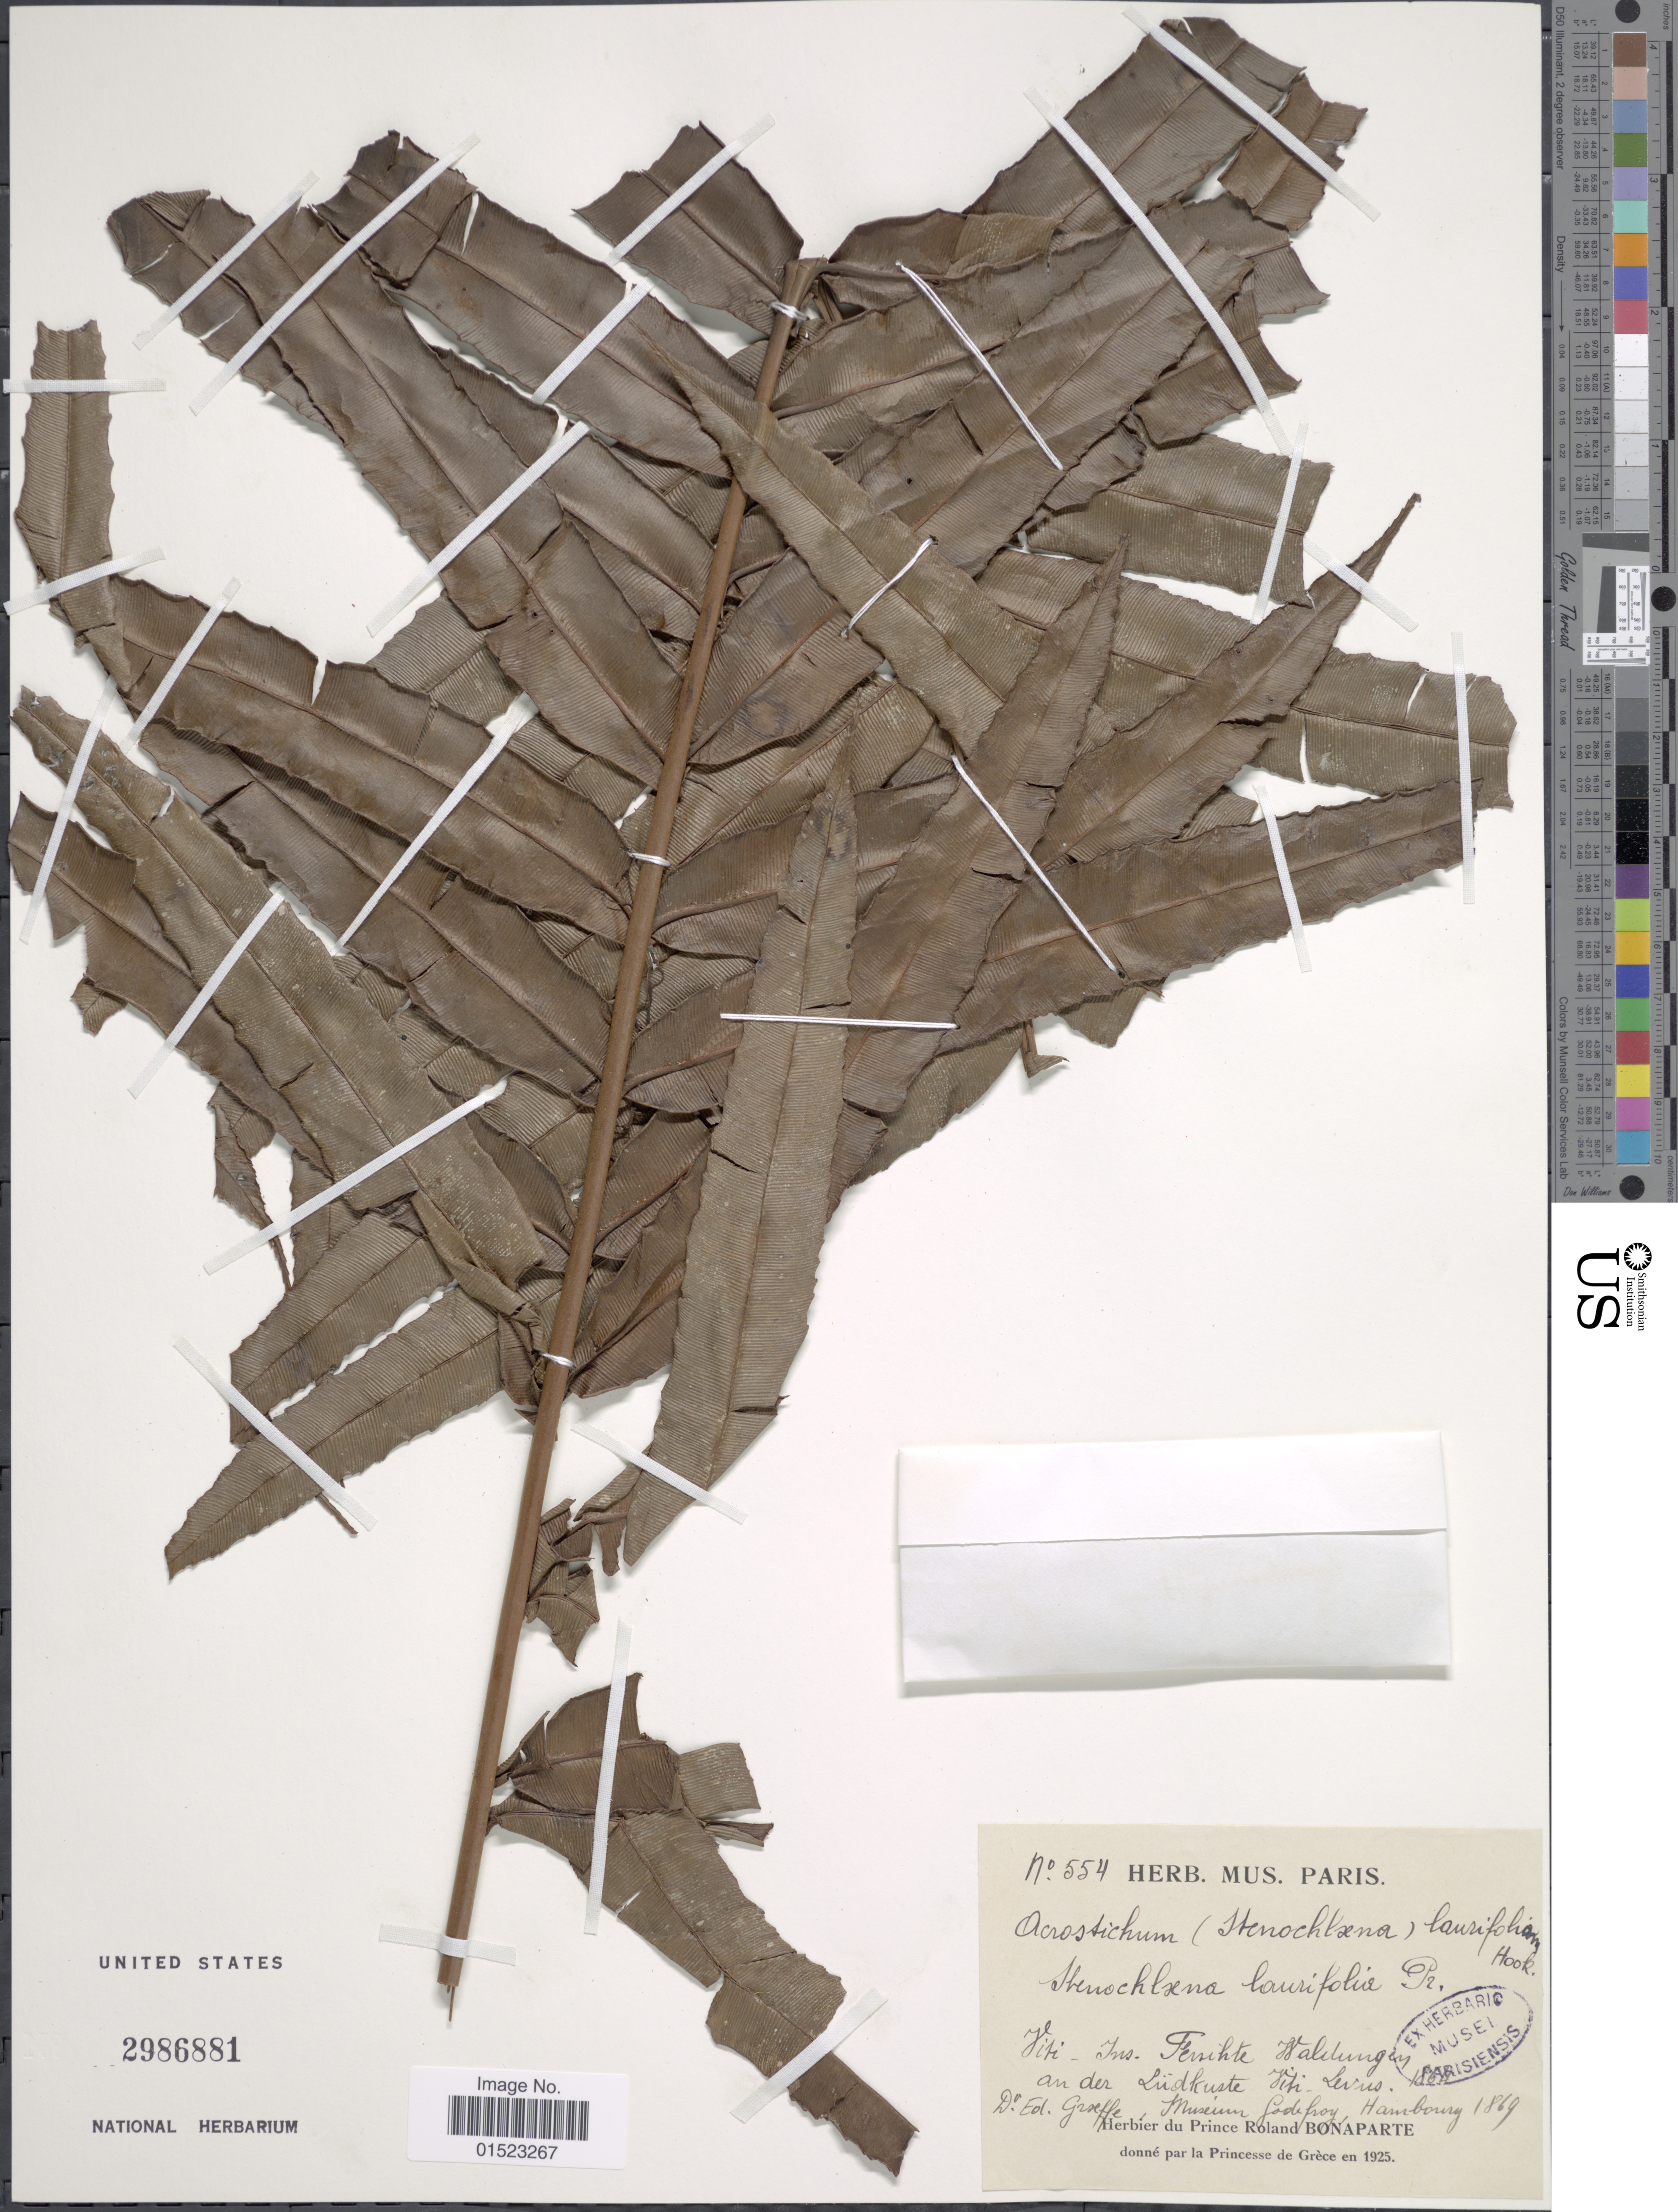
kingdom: Plantae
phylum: Tracheophyta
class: Polypodiopsida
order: Polypodiales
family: Blechnaceae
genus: Stenochlaena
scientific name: Stenochlaena laurifolia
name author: C. Presl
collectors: E. Graeffe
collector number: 554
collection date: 1869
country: Fiji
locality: Hifi, Ins. Fenihte Walilungin, au der Ludkuste Hifi. Levins [interpreted]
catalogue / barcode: US 2986881